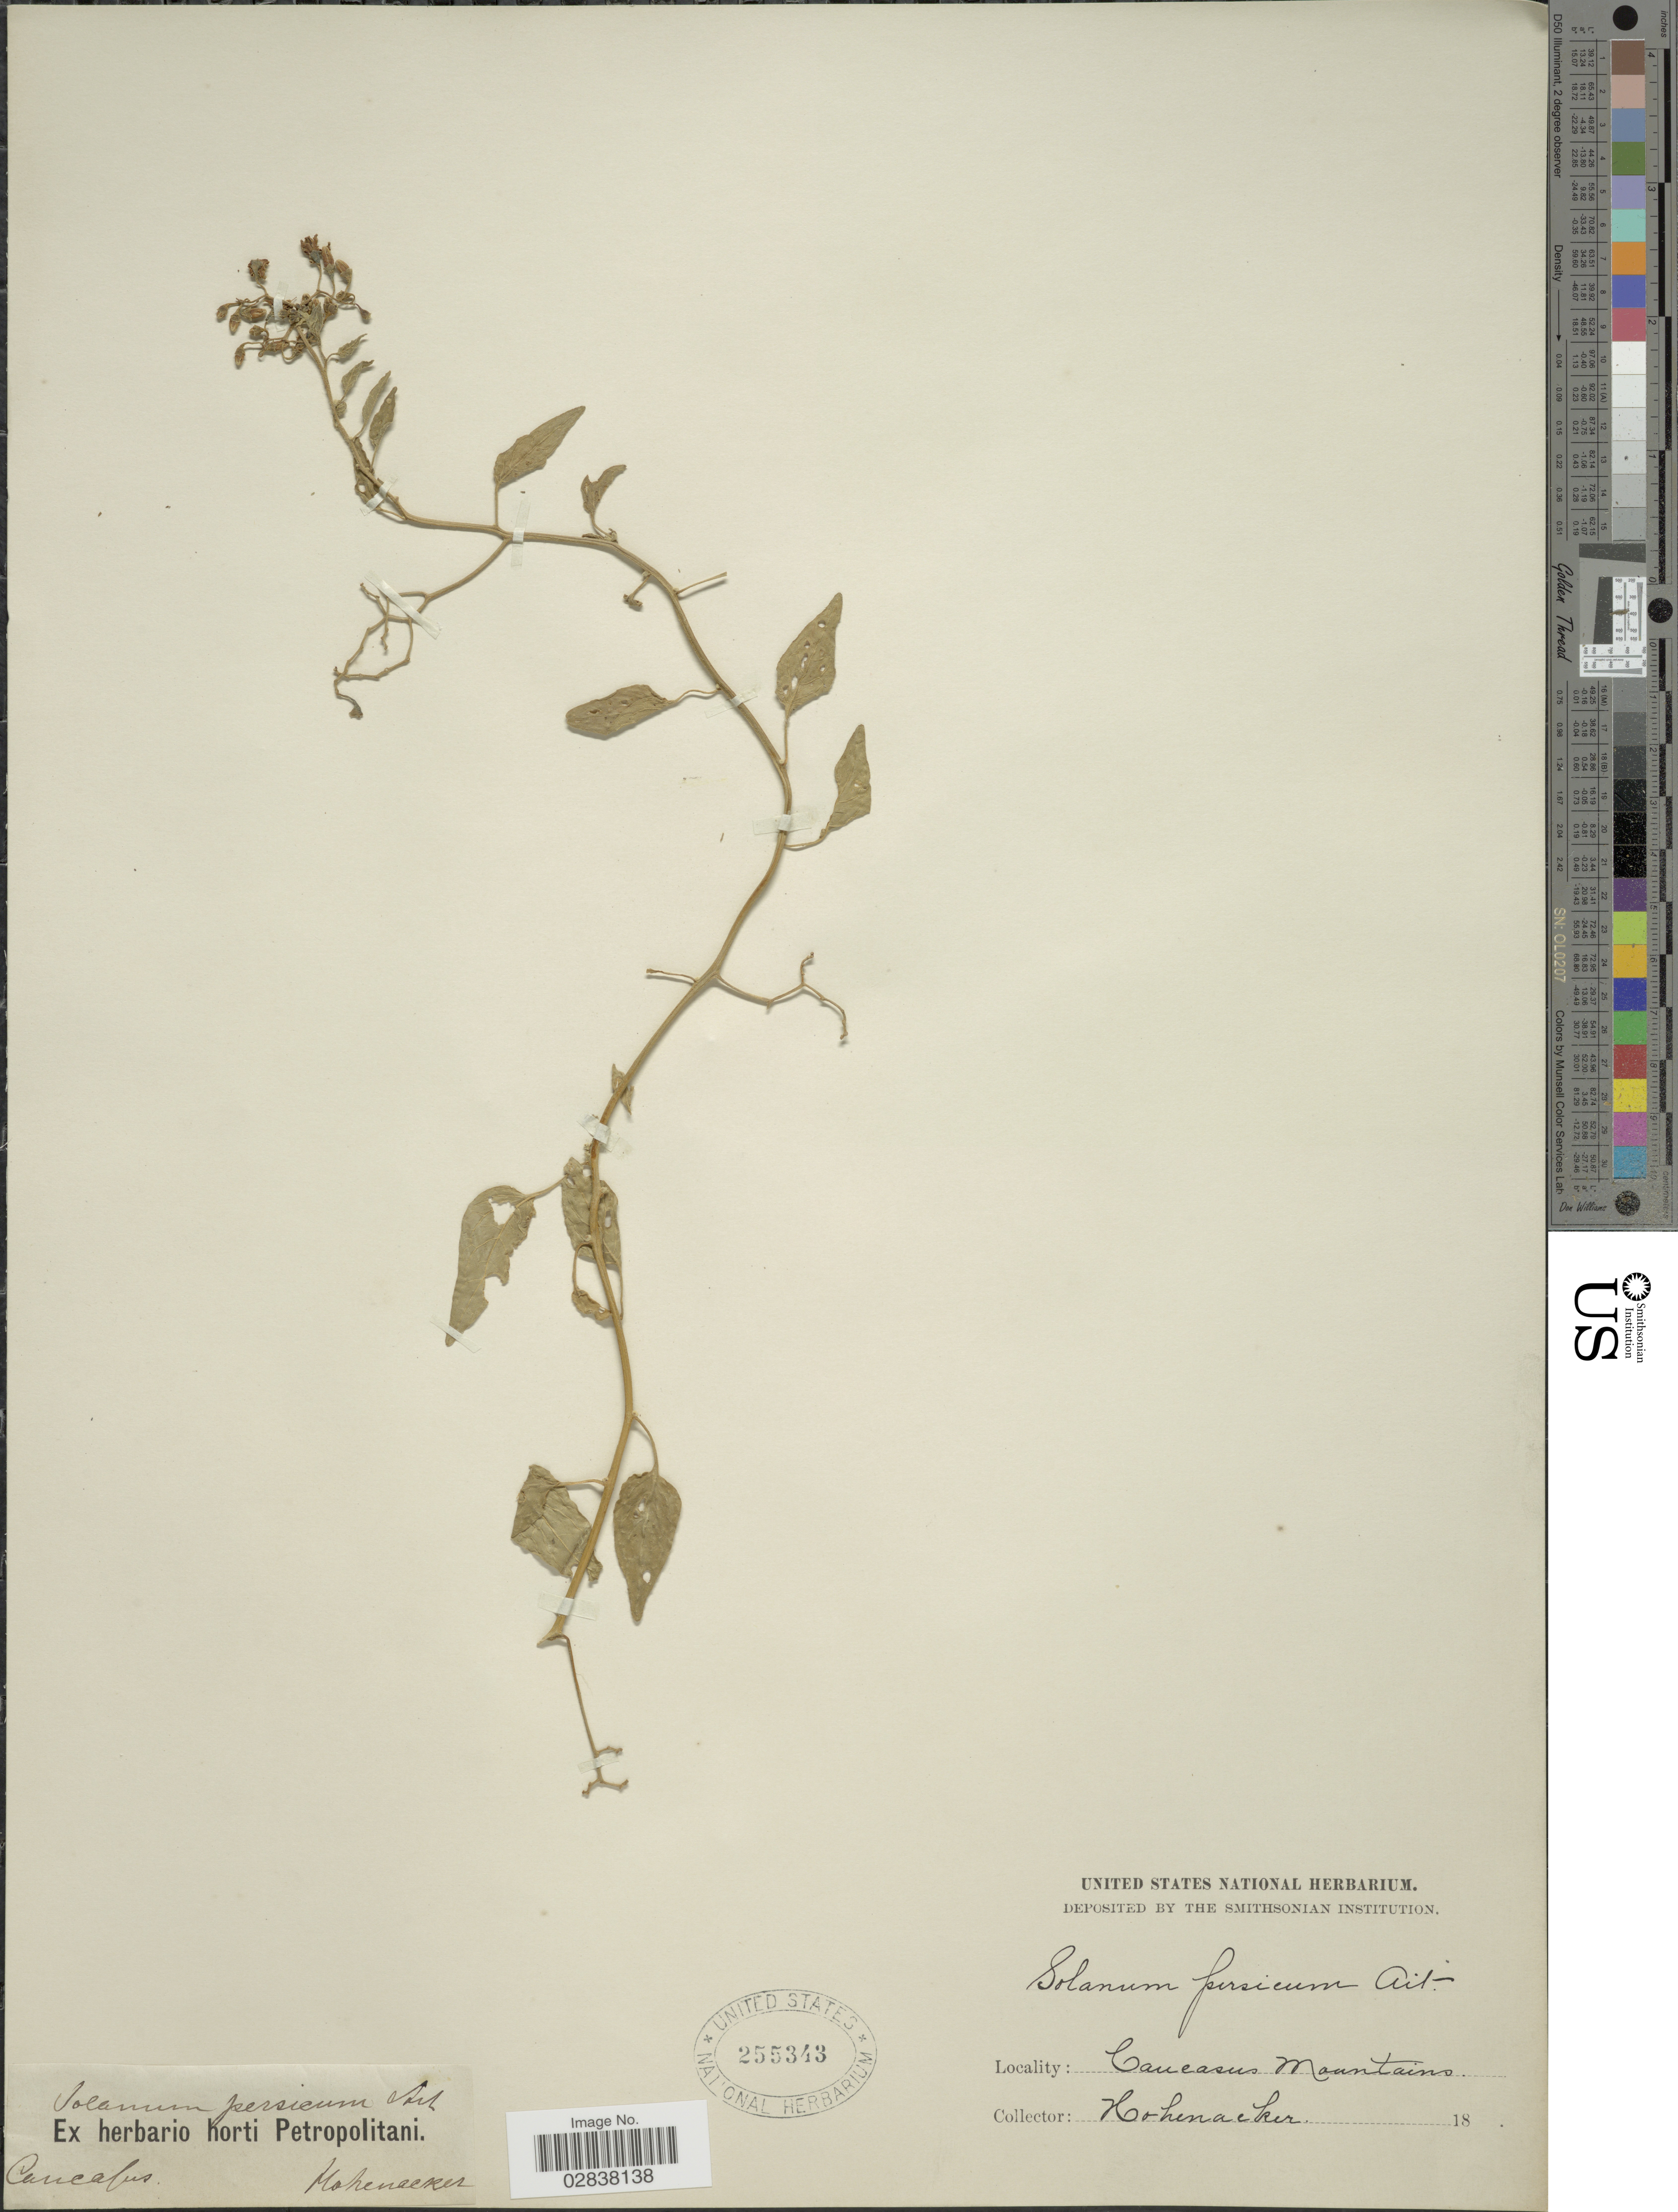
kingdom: Plantae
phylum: Tracheophyta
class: Magnoliopsida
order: Solanales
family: Solanaceae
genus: Solanum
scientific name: Solanum persicum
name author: Roem. & Schult.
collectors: Hohenacker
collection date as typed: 18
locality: Caucasus Mountains.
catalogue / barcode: US 255343